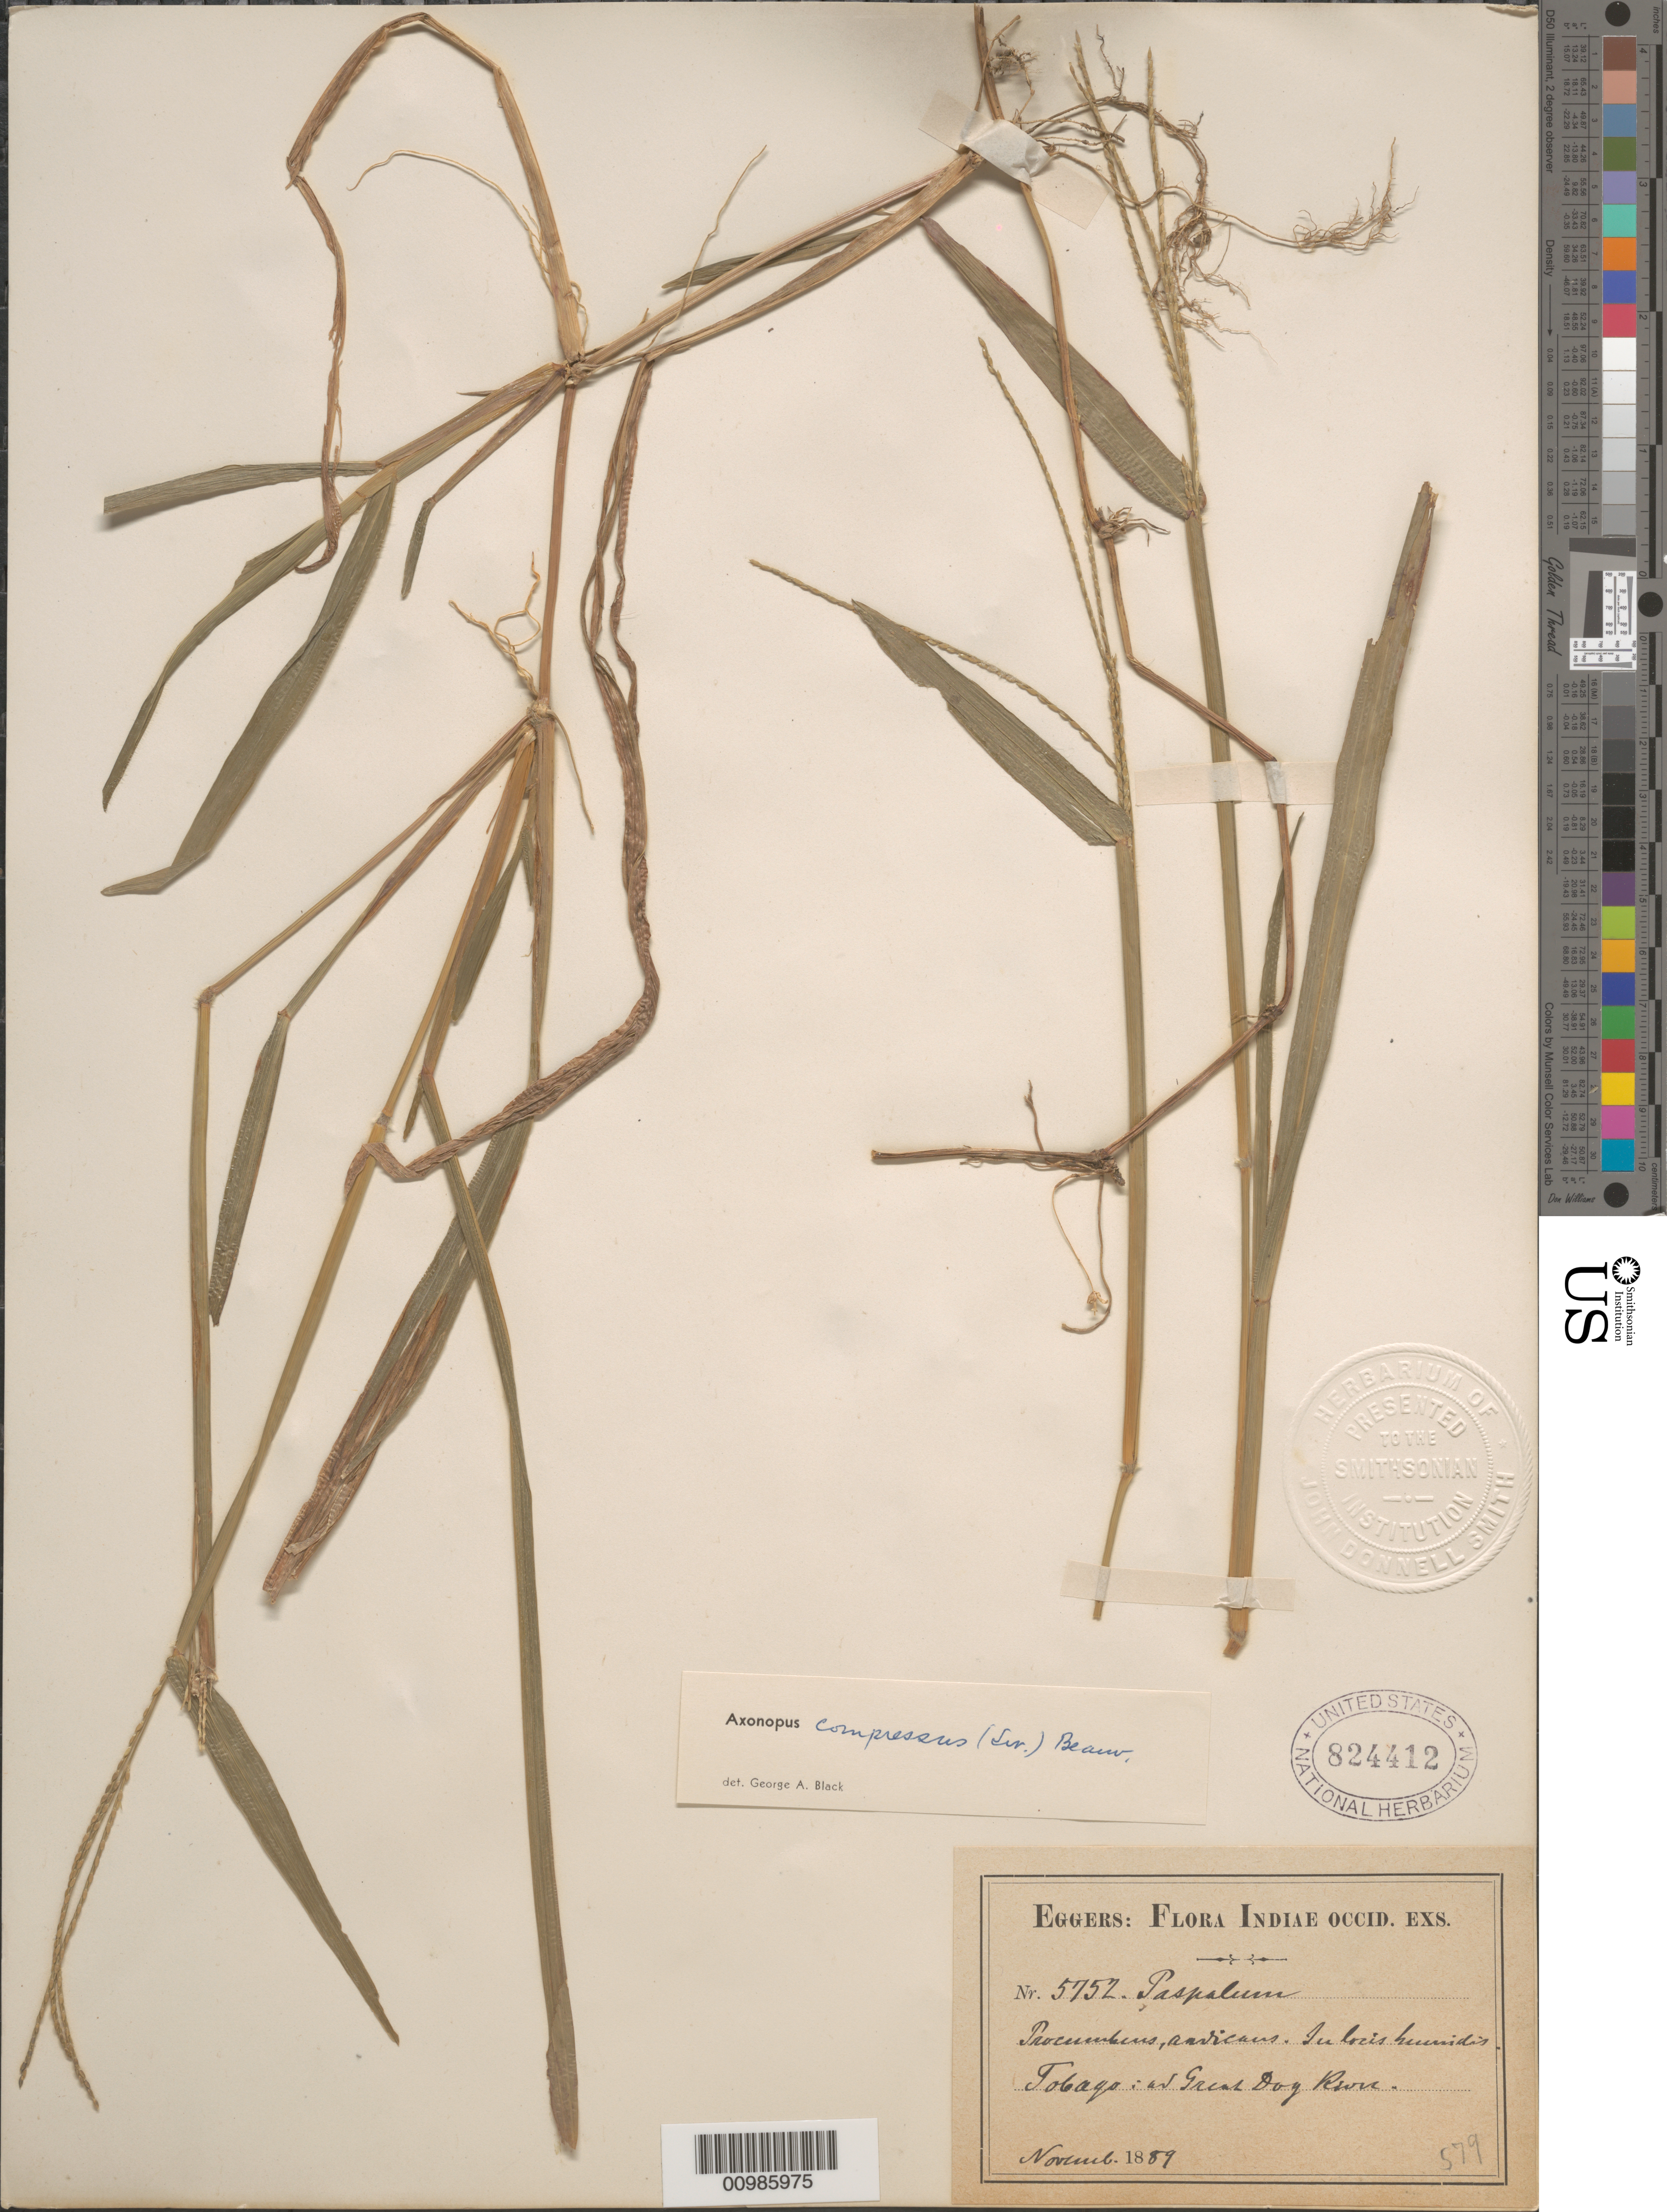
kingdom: Plantae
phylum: Tracheophyta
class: Liliopsida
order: Poales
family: Poaceae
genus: Axonopus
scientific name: Axonopus compressus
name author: (Sw.) P. Beauv.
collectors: H. F. A. von Eggers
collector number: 5752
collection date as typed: Nov 1889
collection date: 1889-11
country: Trinidad and Tobago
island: Tobago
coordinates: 0 N, 0 E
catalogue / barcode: US 824412